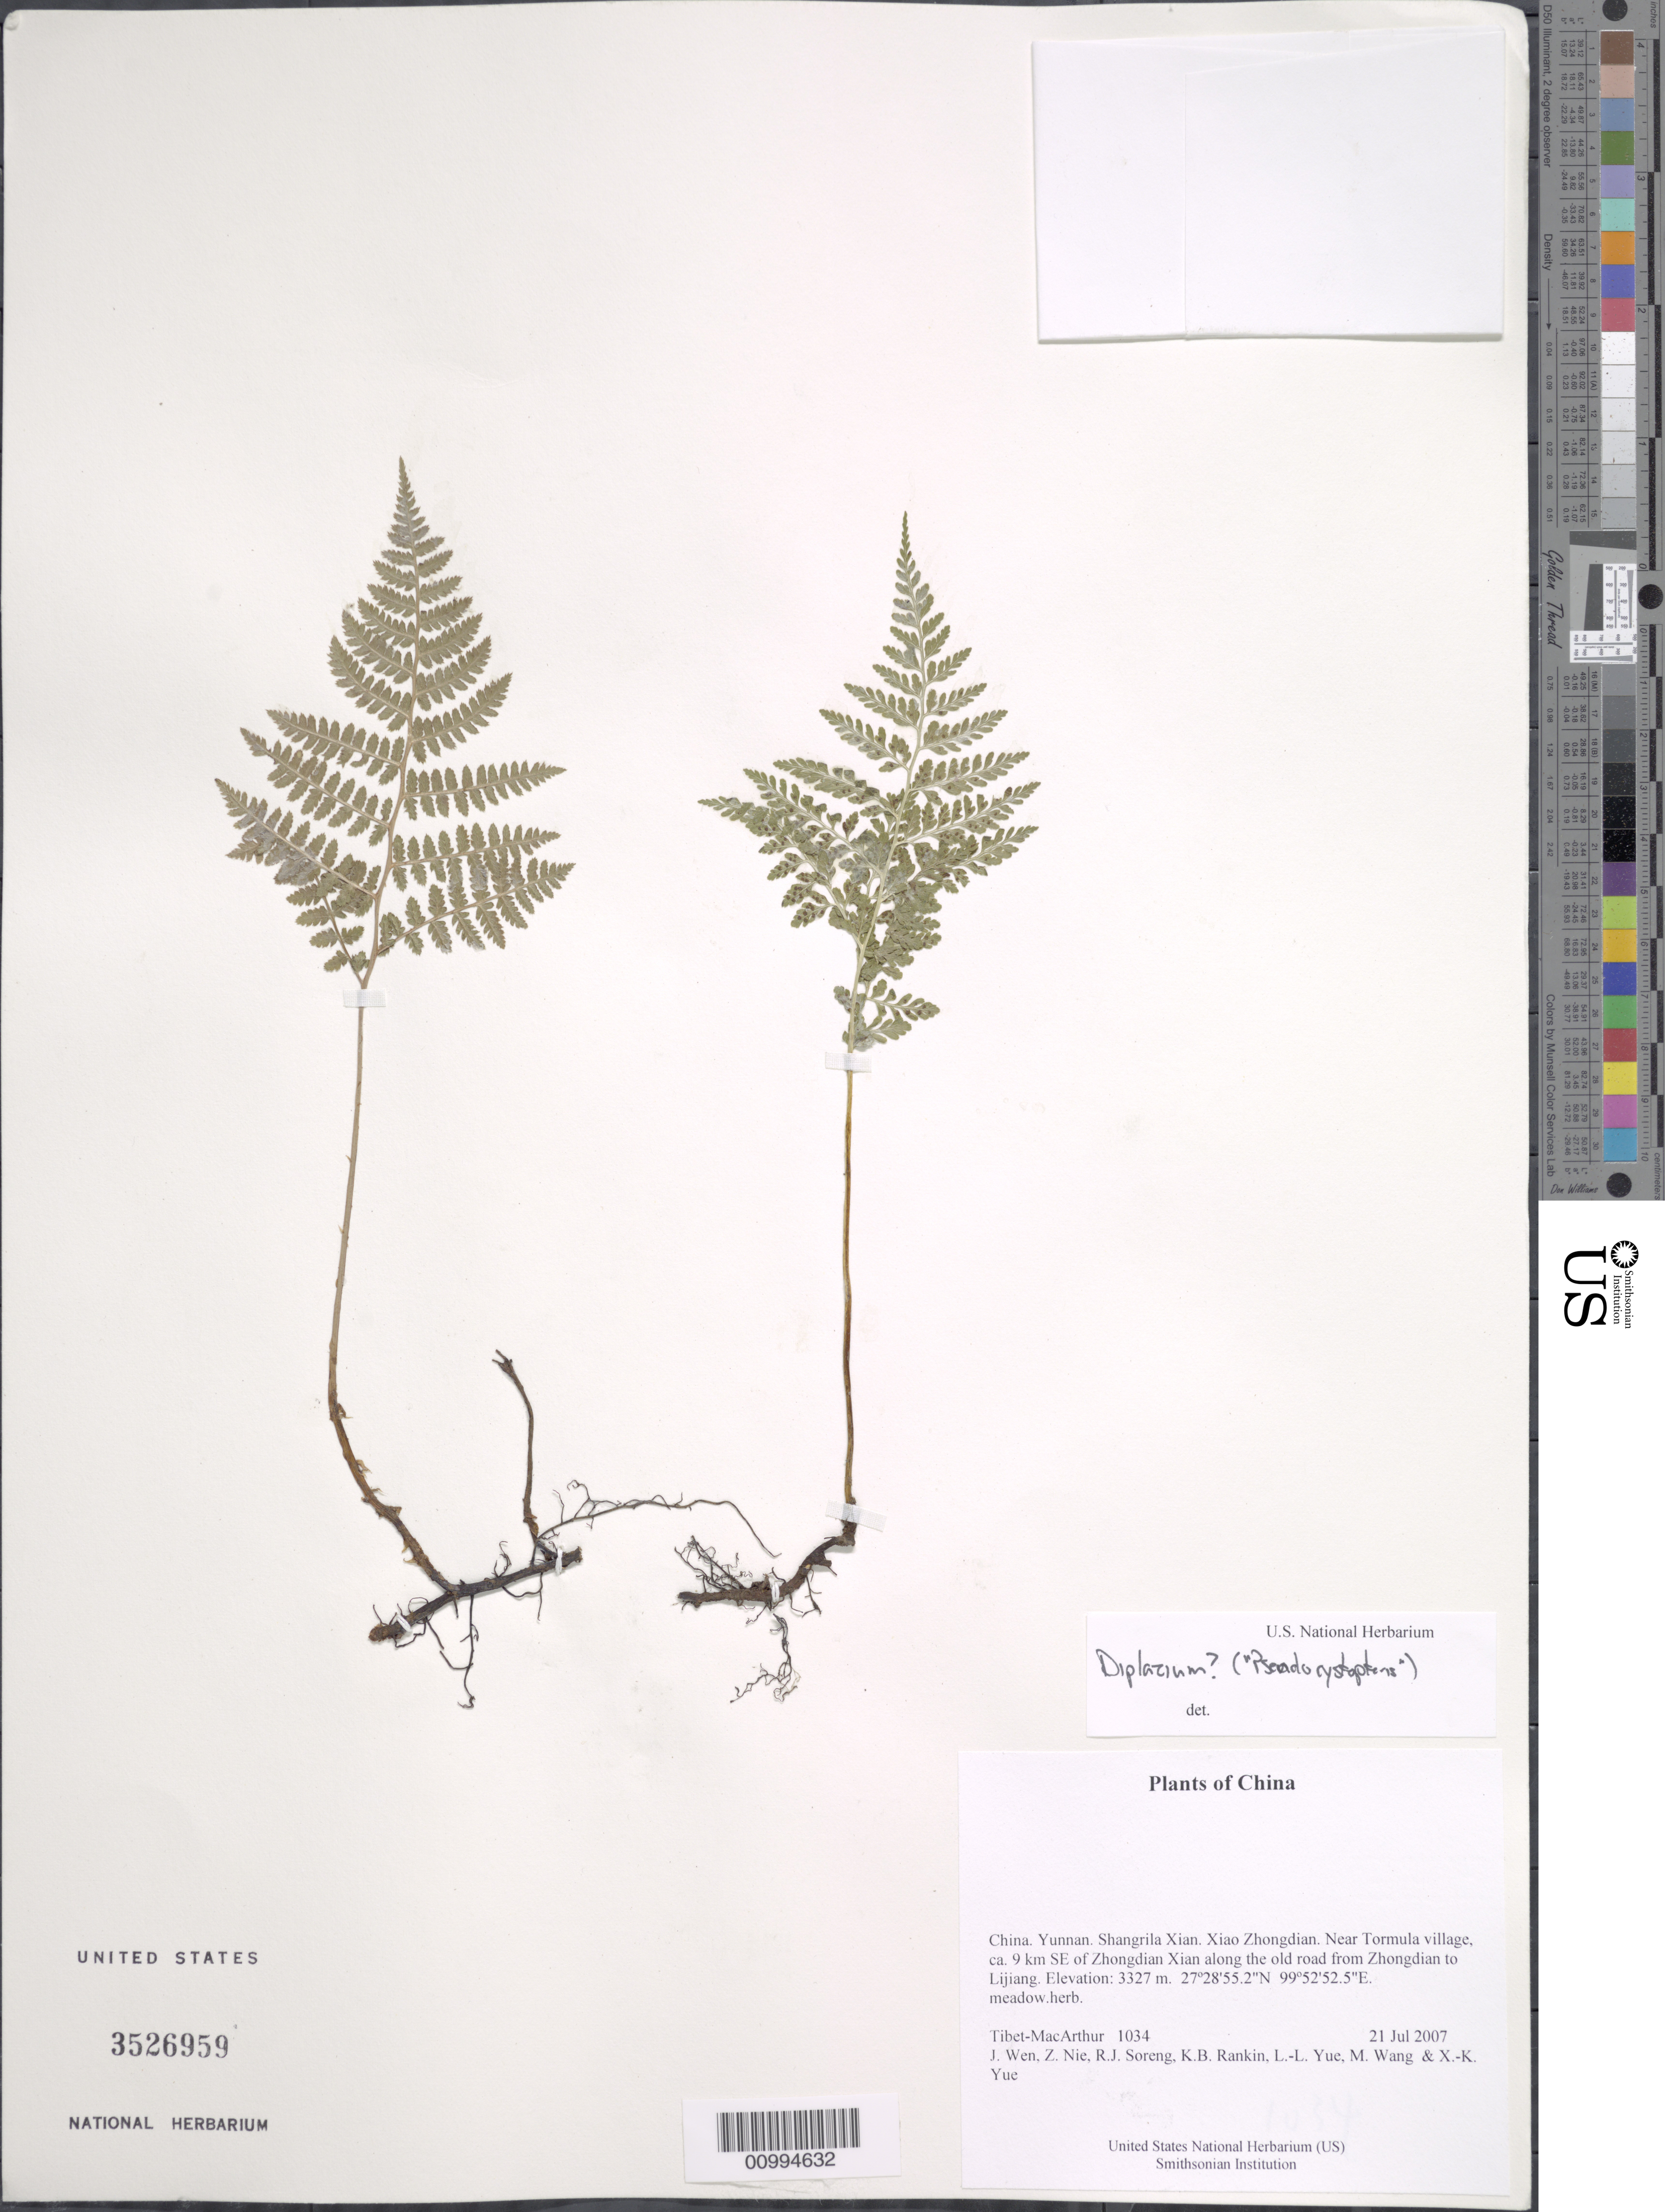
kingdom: Plantae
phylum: Tracheophyta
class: Polypodiopsida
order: Polypodiales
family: Athyriaceae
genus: Diplazium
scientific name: Diplazium sp.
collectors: Tibet-MacArthur, J. Wen, Z. Nie, R. J. Soreng, K. Rankin, L. Yue, M. Wang & X. Yue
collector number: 1034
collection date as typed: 21 Jul 2007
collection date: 2007-07-21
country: China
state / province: Yunnan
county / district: Shangrila Xian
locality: Xiao Zhongdian. Near Tormula village, ca. 9 km SE of Zhongdian Xian along the old road from Zhongdian to Lijiang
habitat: meadow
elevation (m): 3327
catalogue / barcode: US 3526959